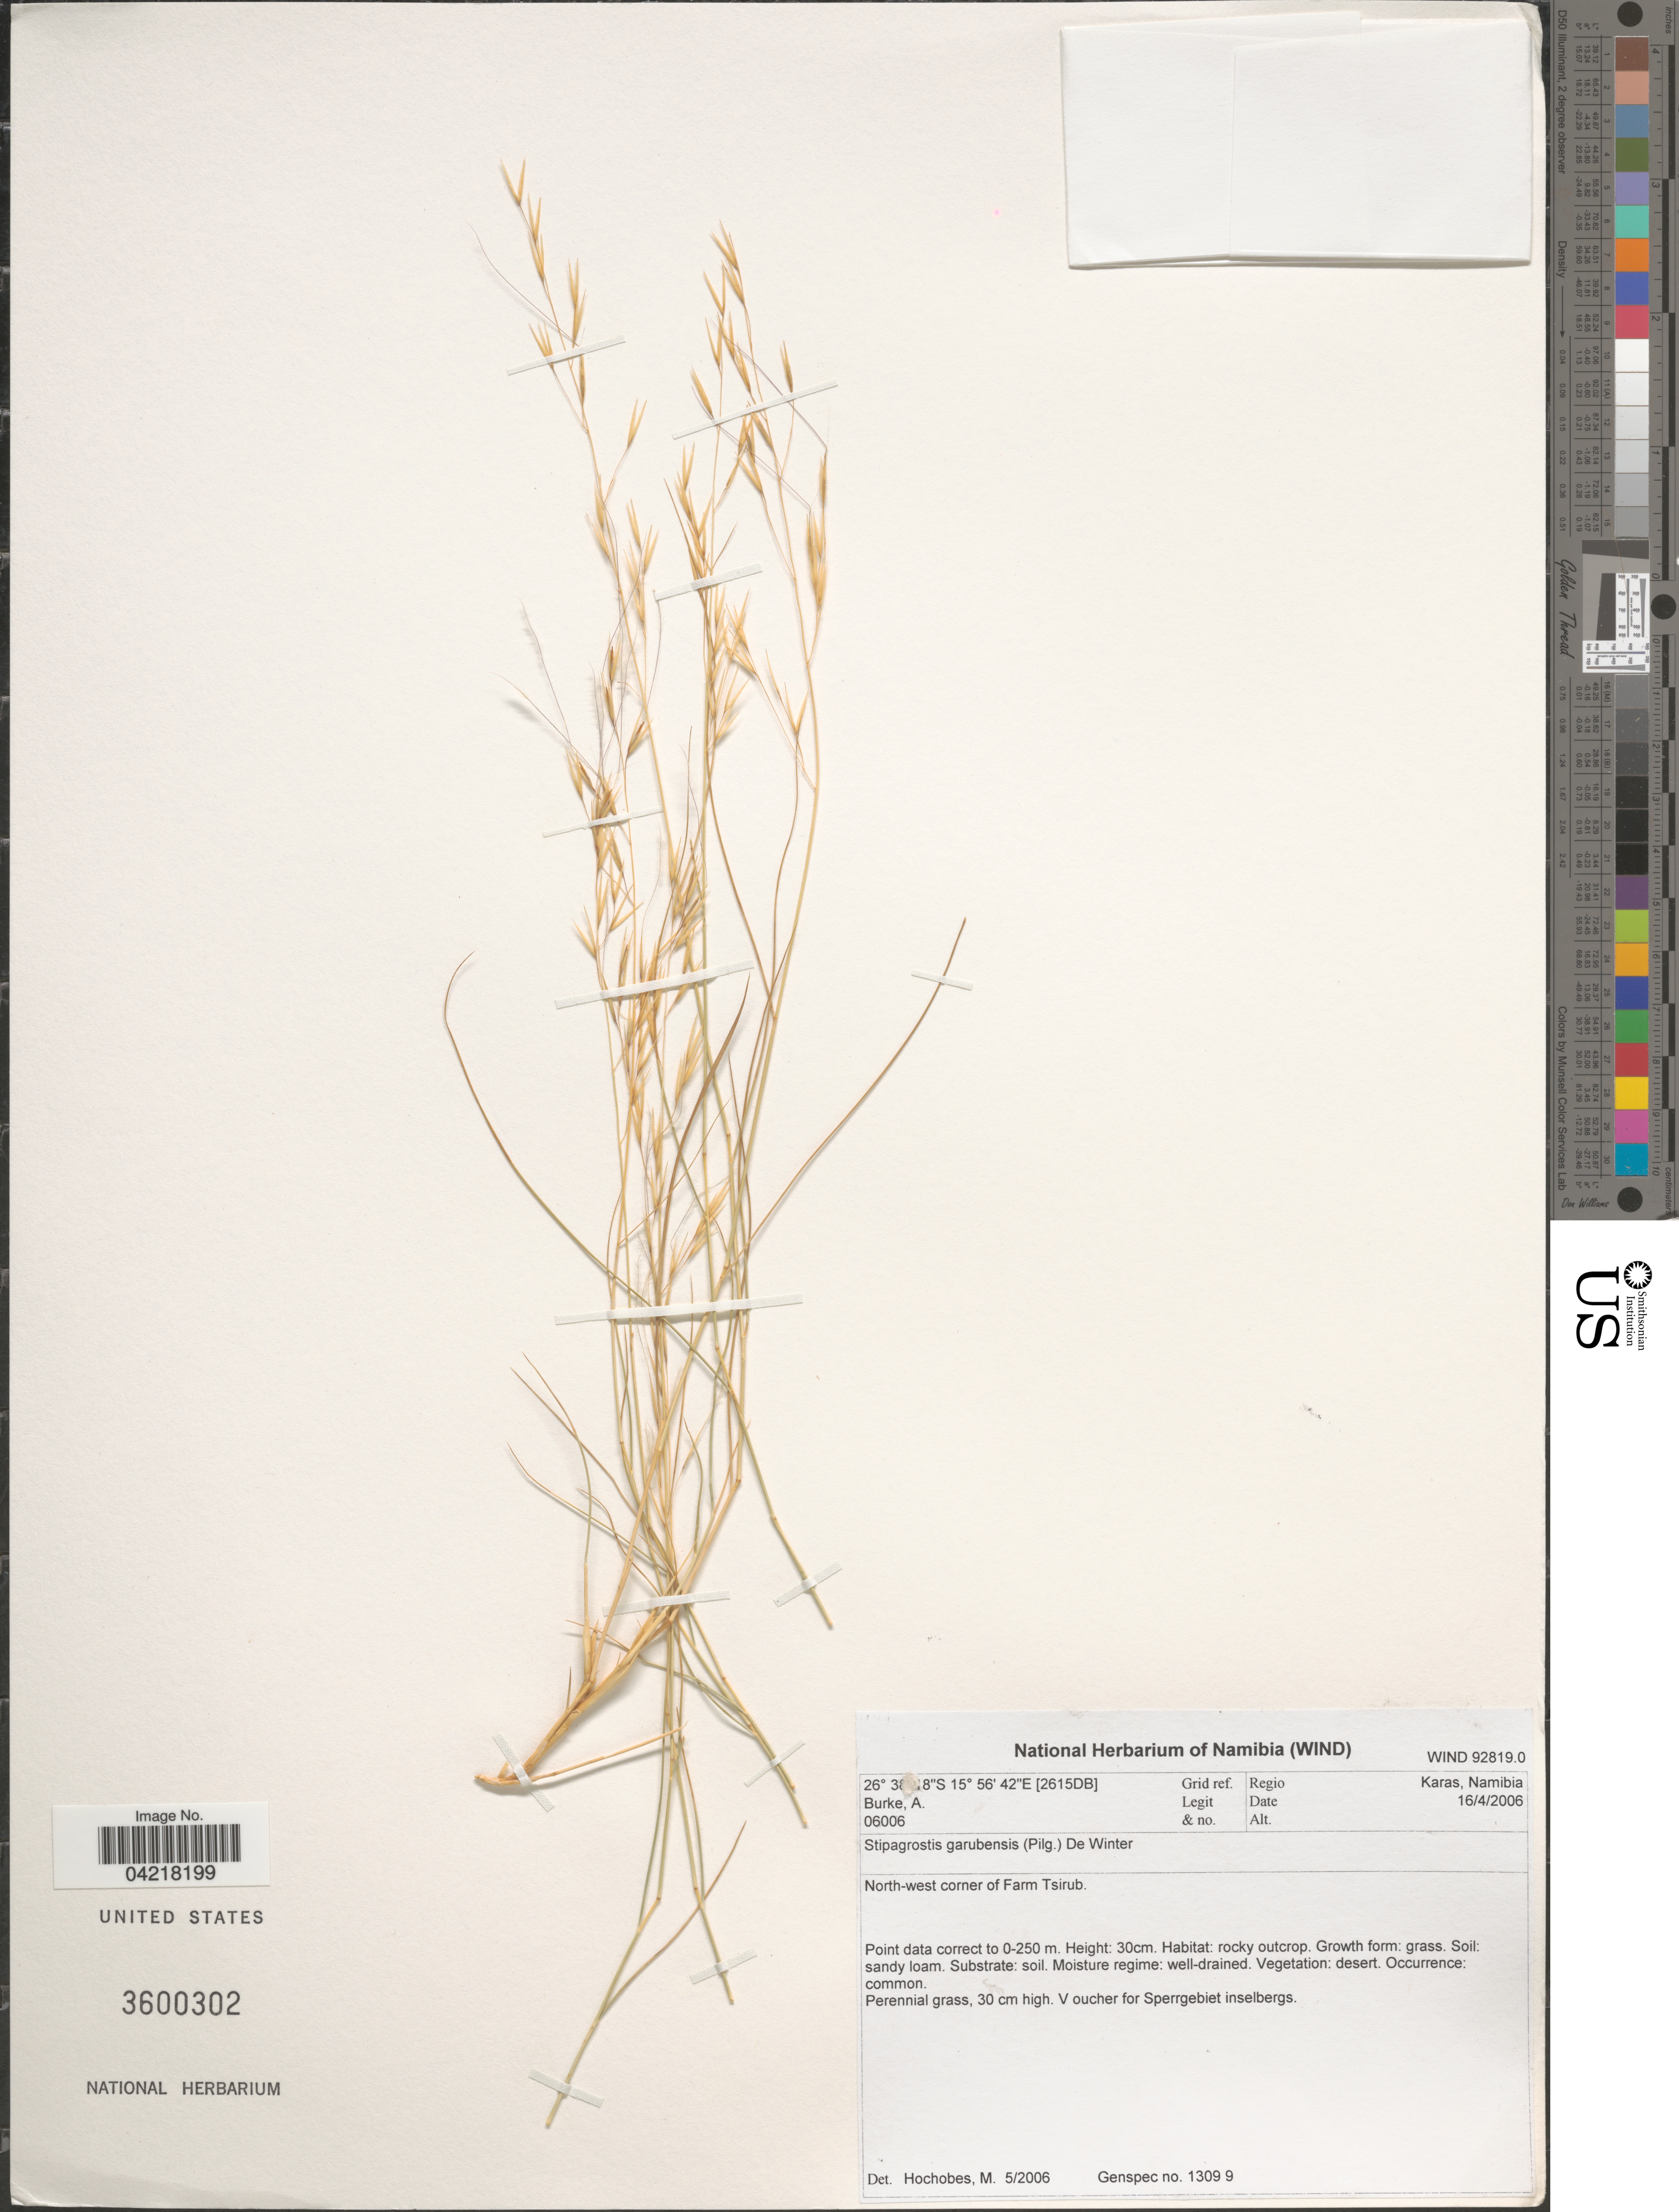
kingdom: Plantae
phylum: Tracheophyta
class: Liliopsida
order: Poales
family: Poaceae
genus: Stipagrostis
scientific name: Stipagrostis garubensis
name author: (Pilg.) De Winter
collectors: A. Burke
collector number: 06006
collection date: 2006-04-16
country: Namibia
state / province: Karas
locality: North-west corner of Farm Tsirub. [2615DB] Grid ref. Regio Karas, Namibia.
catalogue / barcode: US 3600302